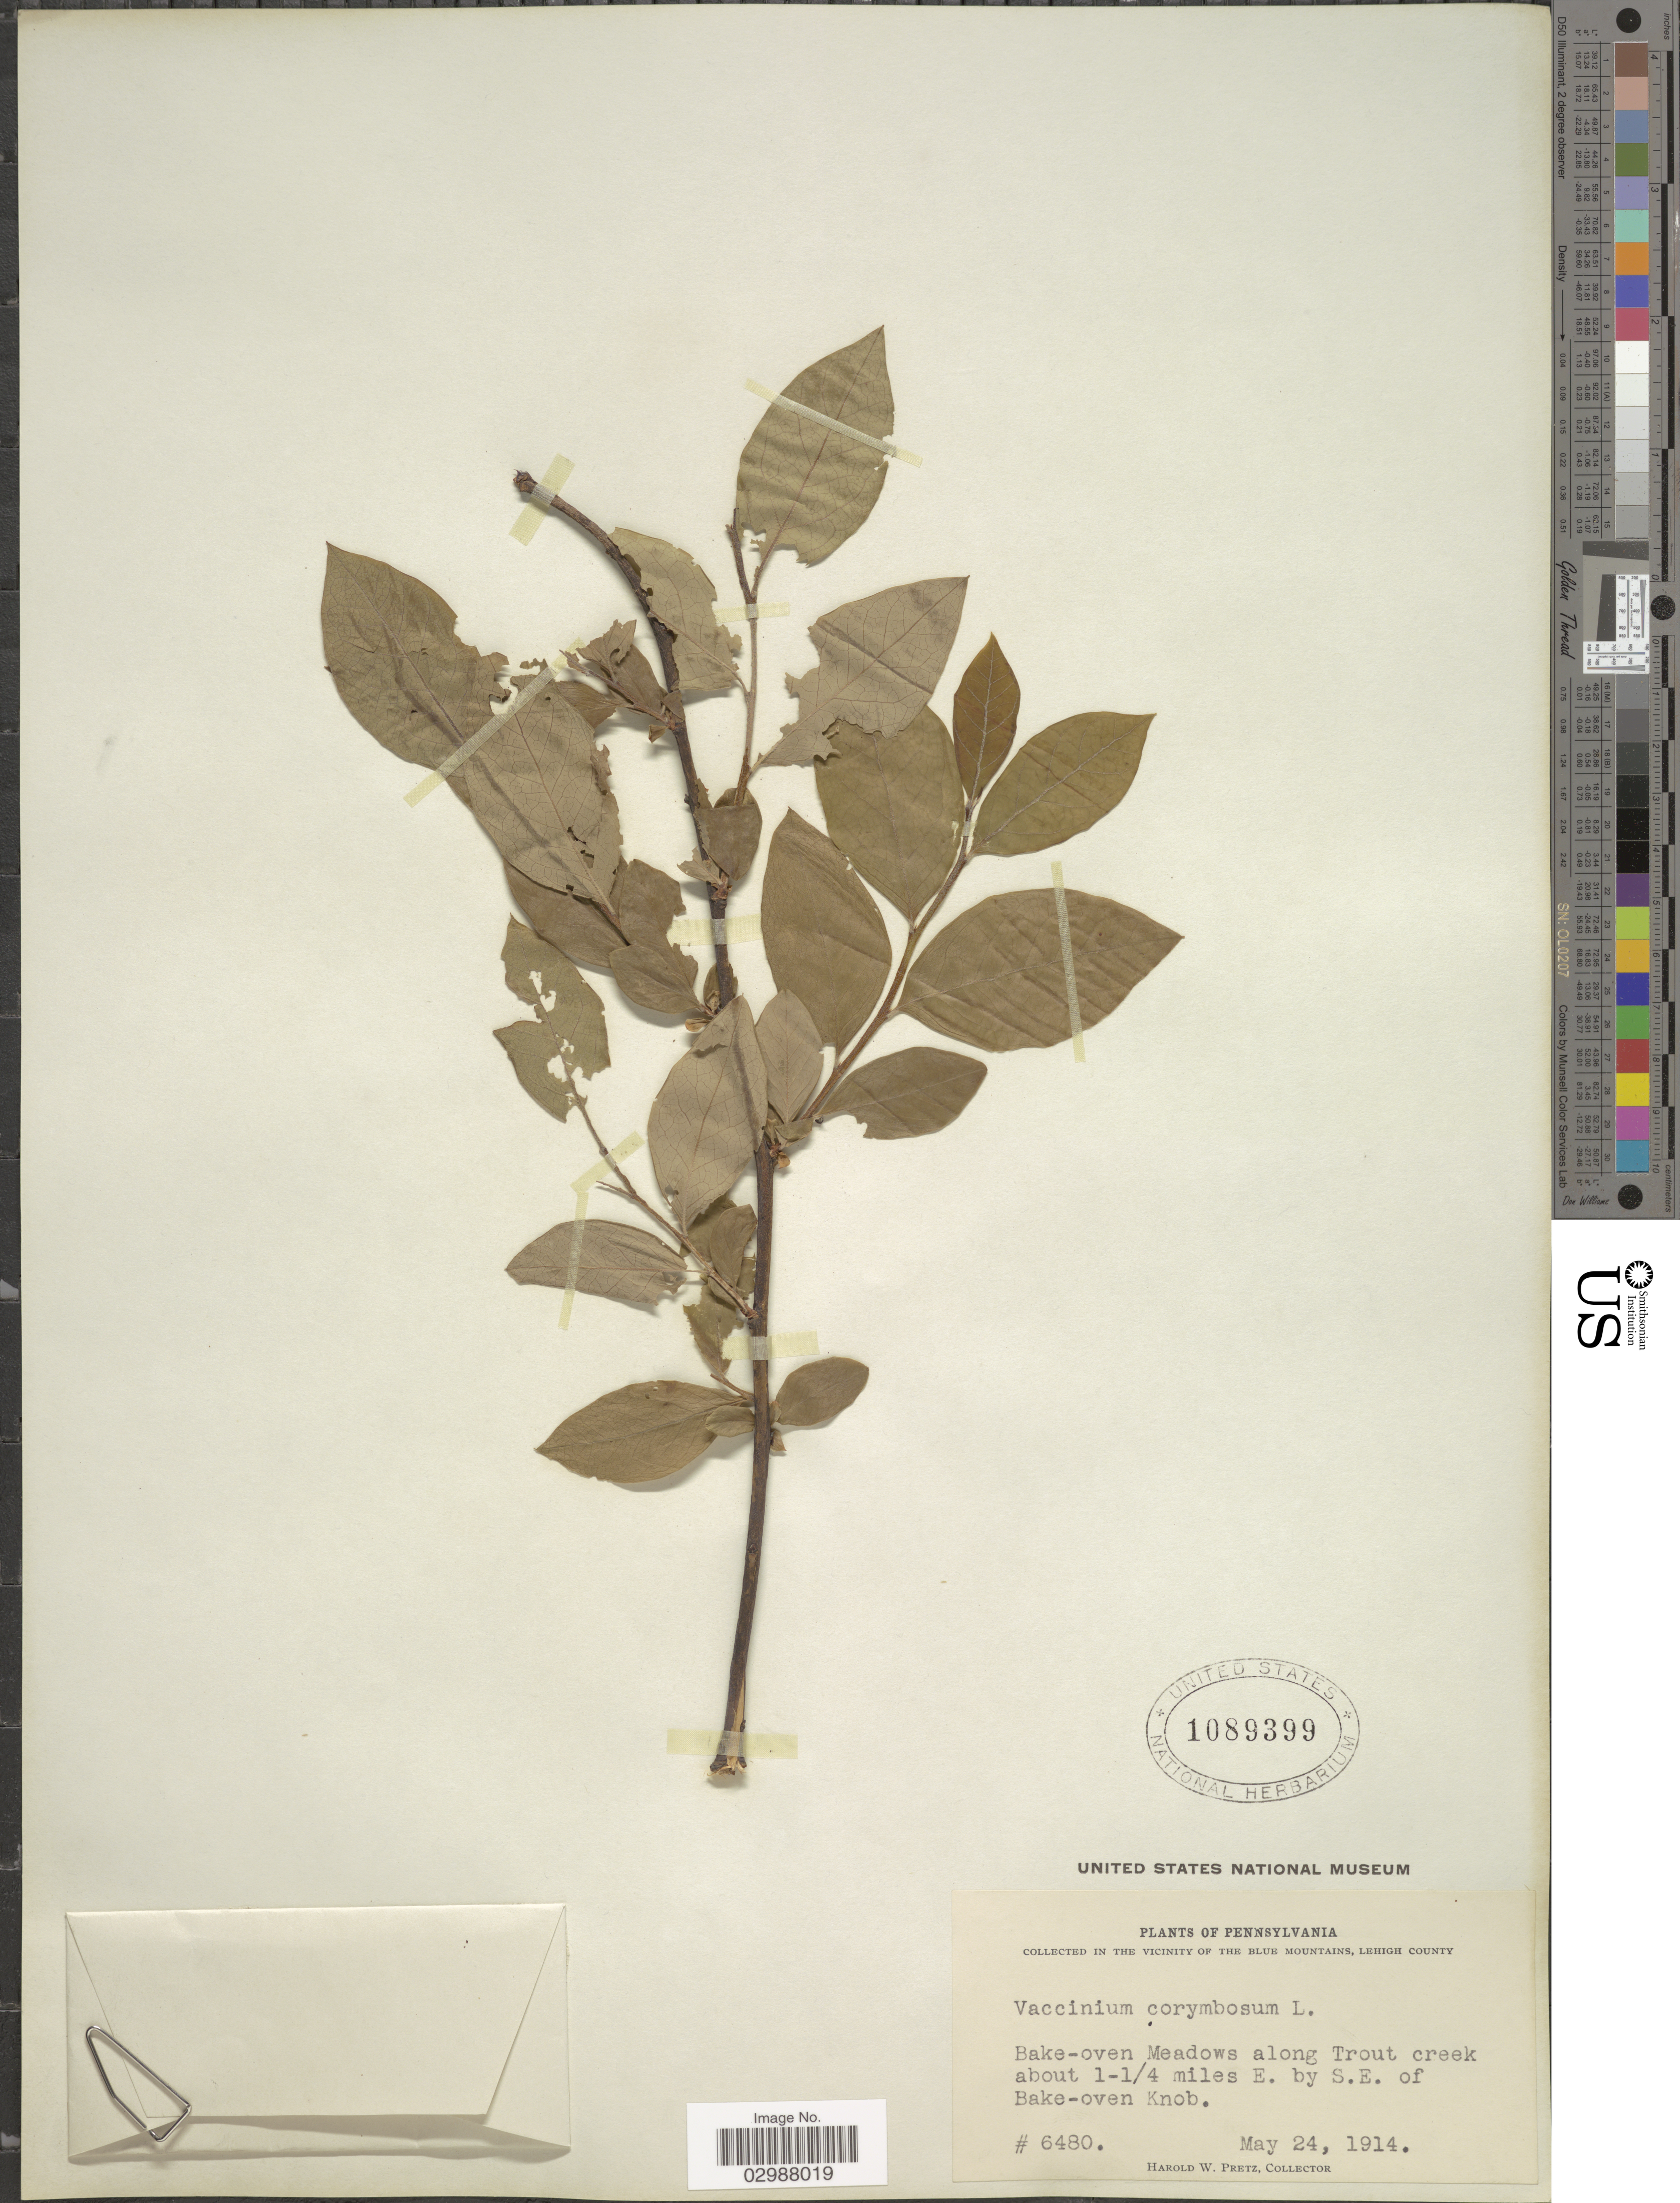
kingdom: Plantae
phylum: Tracheophyta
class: Magnoliopsida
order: Ericales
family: Ericaceae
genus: Vaccinium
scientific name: Vaccinium corymbosum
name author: L.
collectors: H. W. Pretz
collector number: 6480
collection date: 1914-05-24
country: United States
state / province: Pennsylvania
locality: In the vicinity of the Blue Mountains, Lehigh County. Bake-oven Meadows along Trout creek about 1-1/4 miles E. by S.E. of Bake-oven Knob.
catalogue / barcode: US 1089399